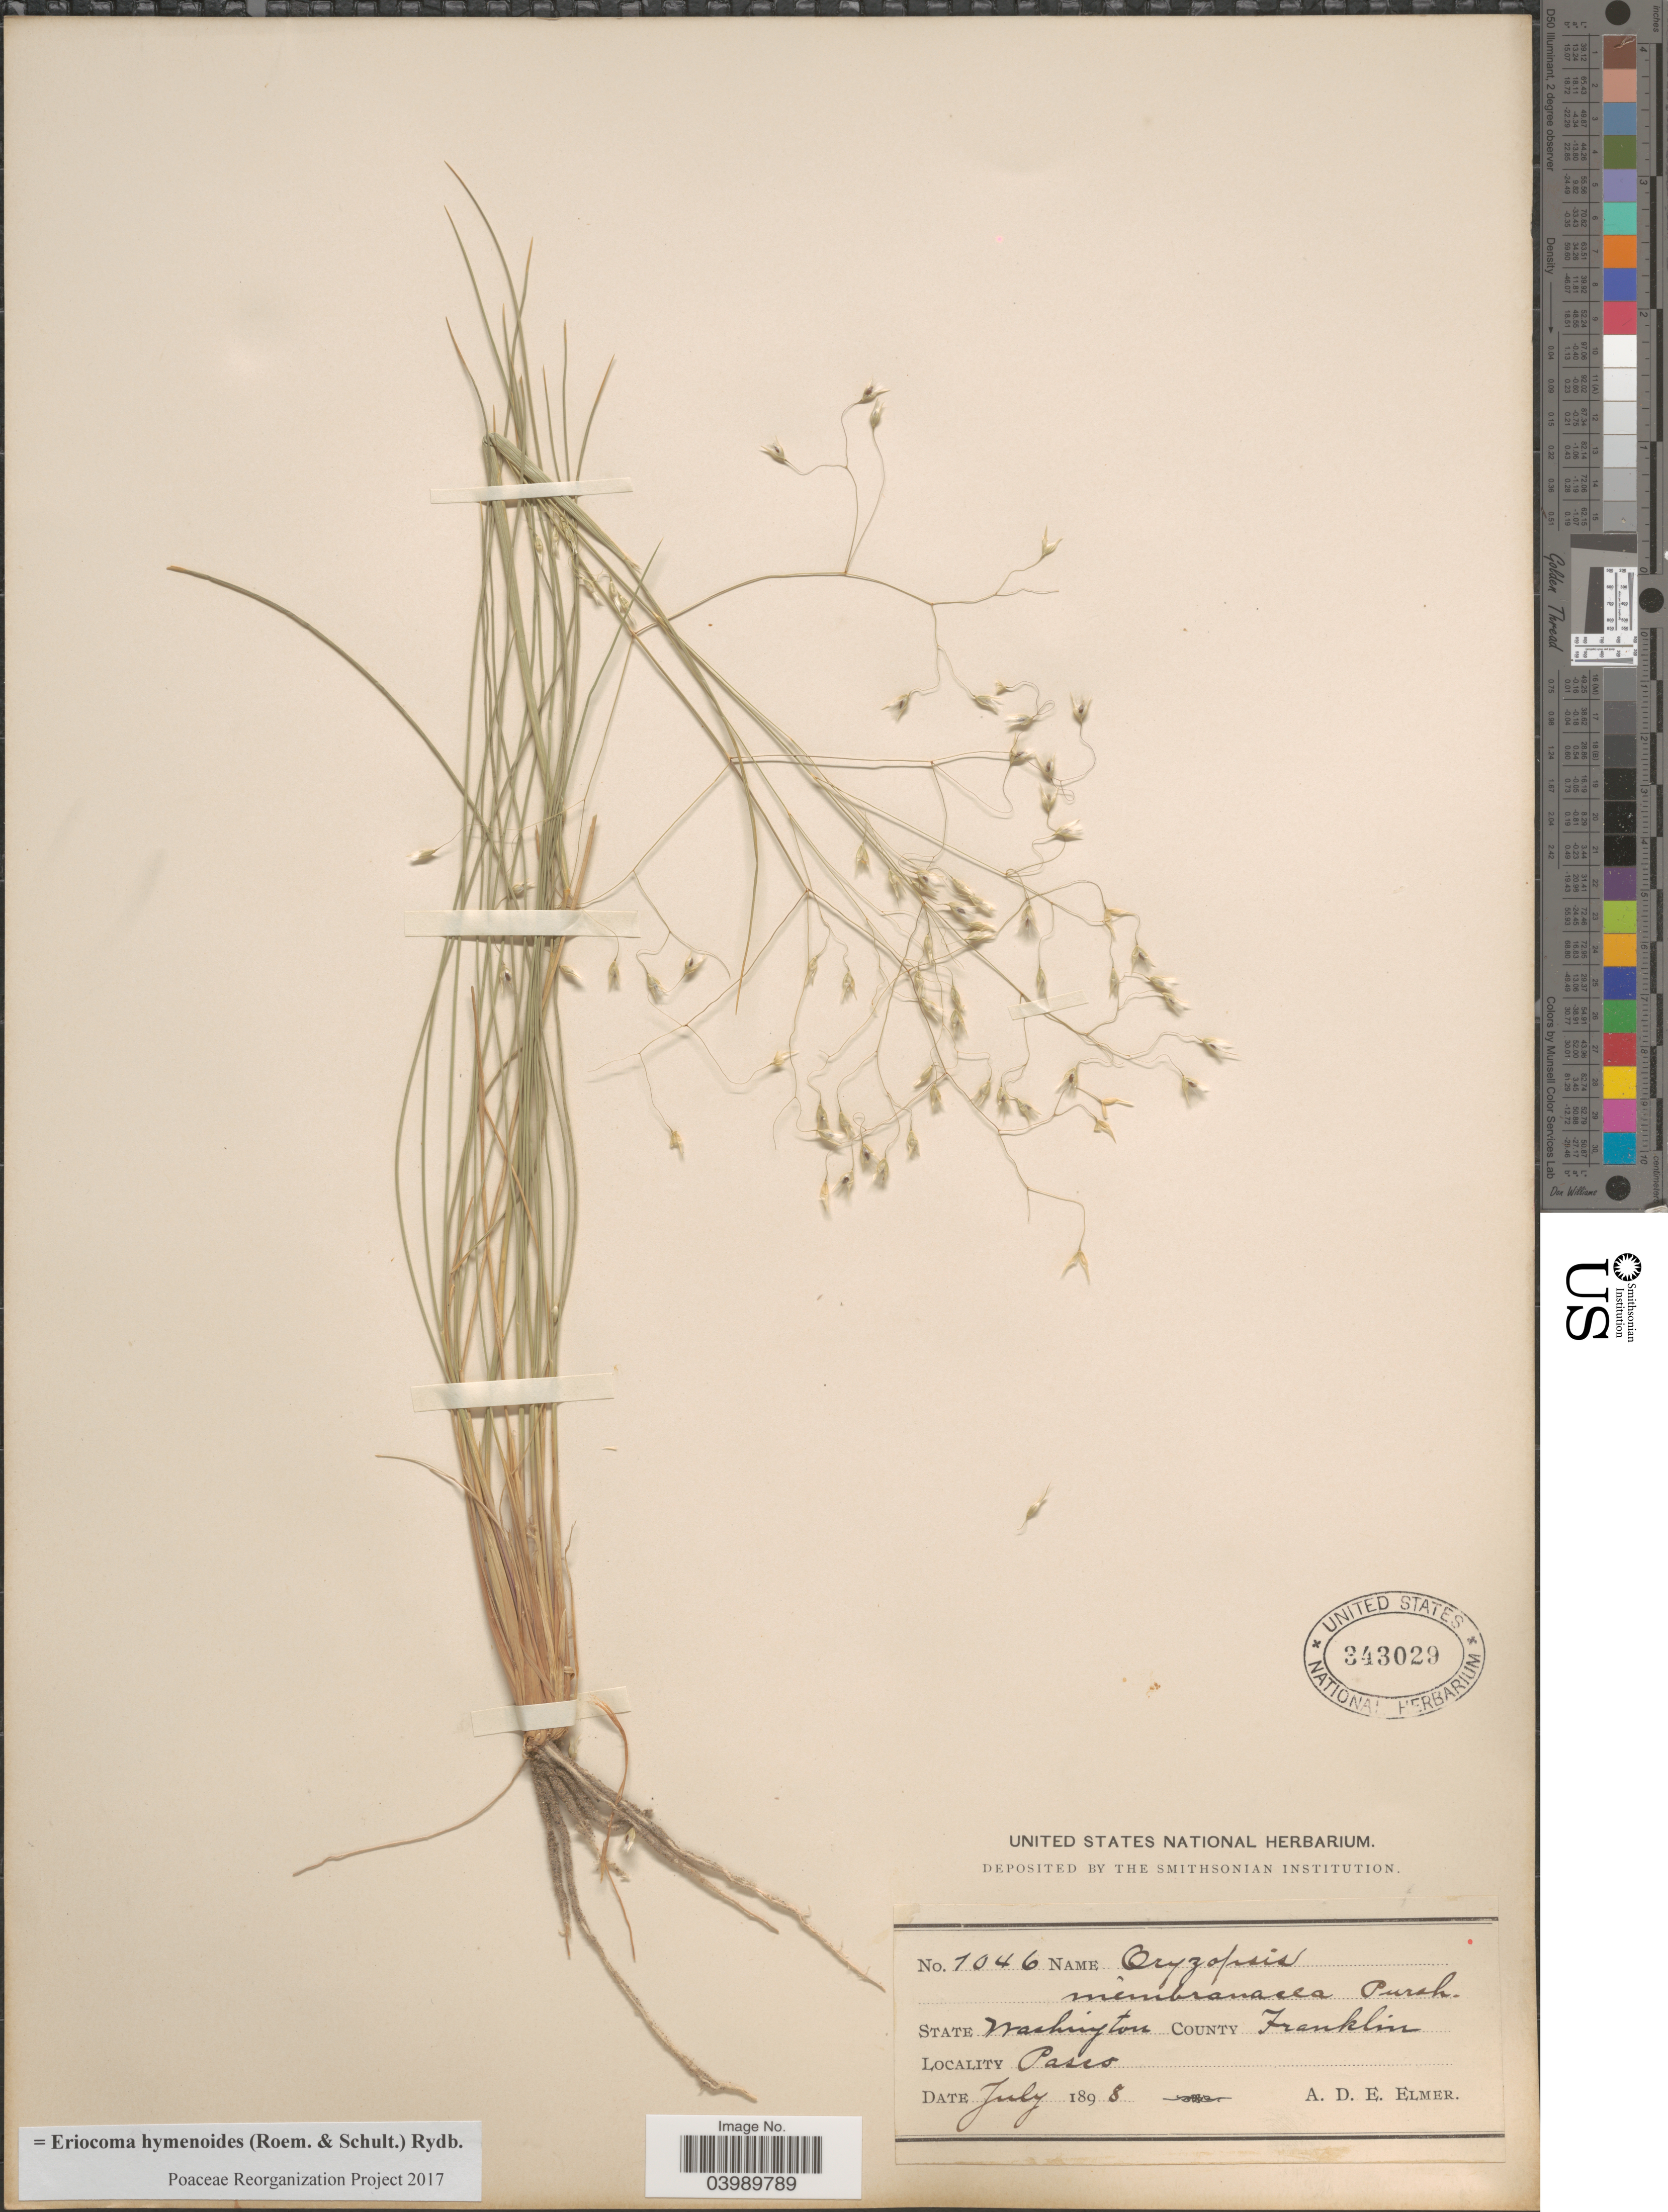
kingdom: Plantae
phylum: Tracheophyta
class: Liliopsida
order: Poales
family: Poaceae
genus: Eriocoma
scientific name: Eriocoma hymenoides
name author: (Roem. & Schult.) Rydb.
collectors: A. D. E. Elmer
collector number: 1046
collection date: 1898-07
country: United States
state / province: Washington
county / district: Franklin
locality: County Franklin. Pasco.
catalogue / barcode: US 343029